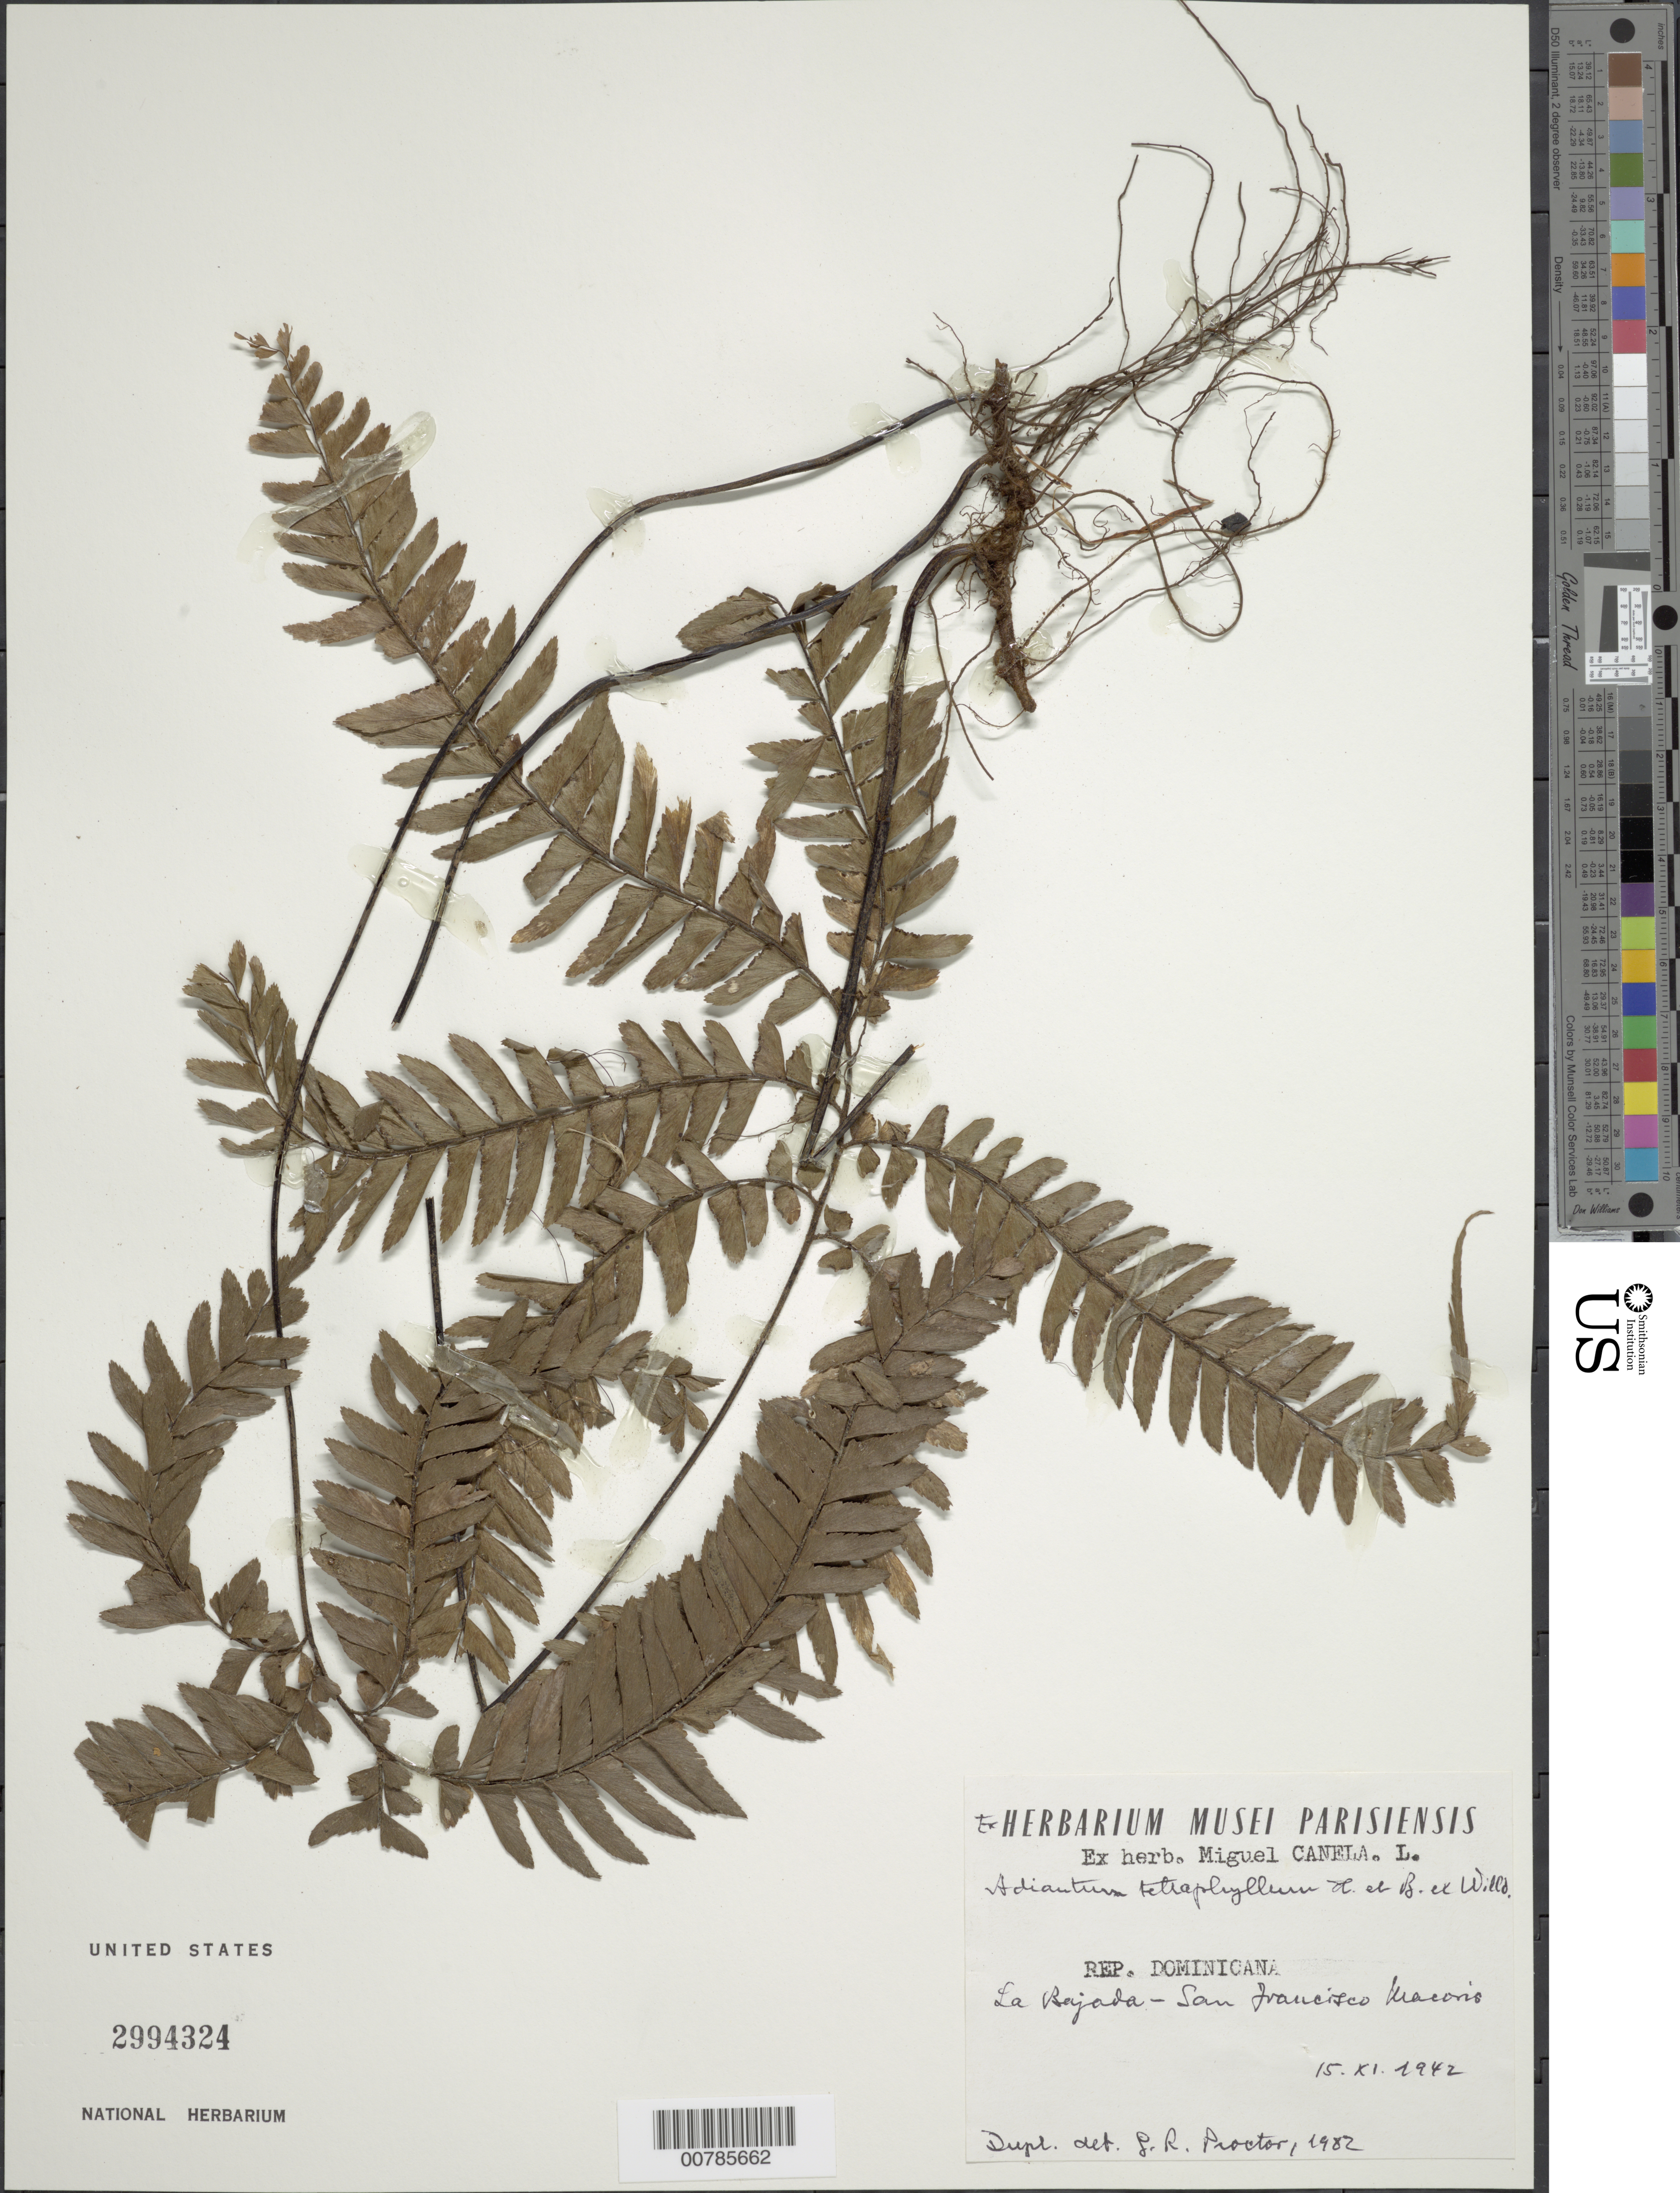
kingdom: Plantae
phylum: Tracheophyta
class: Polypodiopsida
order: Polypodiales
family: Pteridaceae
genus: Adiantum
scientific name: Adiantum tetraphyllum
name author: Humb. & Bonpl. ex Willd.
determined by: Proctor, G. R.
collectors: M. Canela Lazaro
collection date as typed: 15 Nov 1942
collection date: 1942-11-15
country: Dominican Republic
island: Hispaniola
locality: La Bejada-San Francisco Macoria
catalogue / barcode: US 2994324